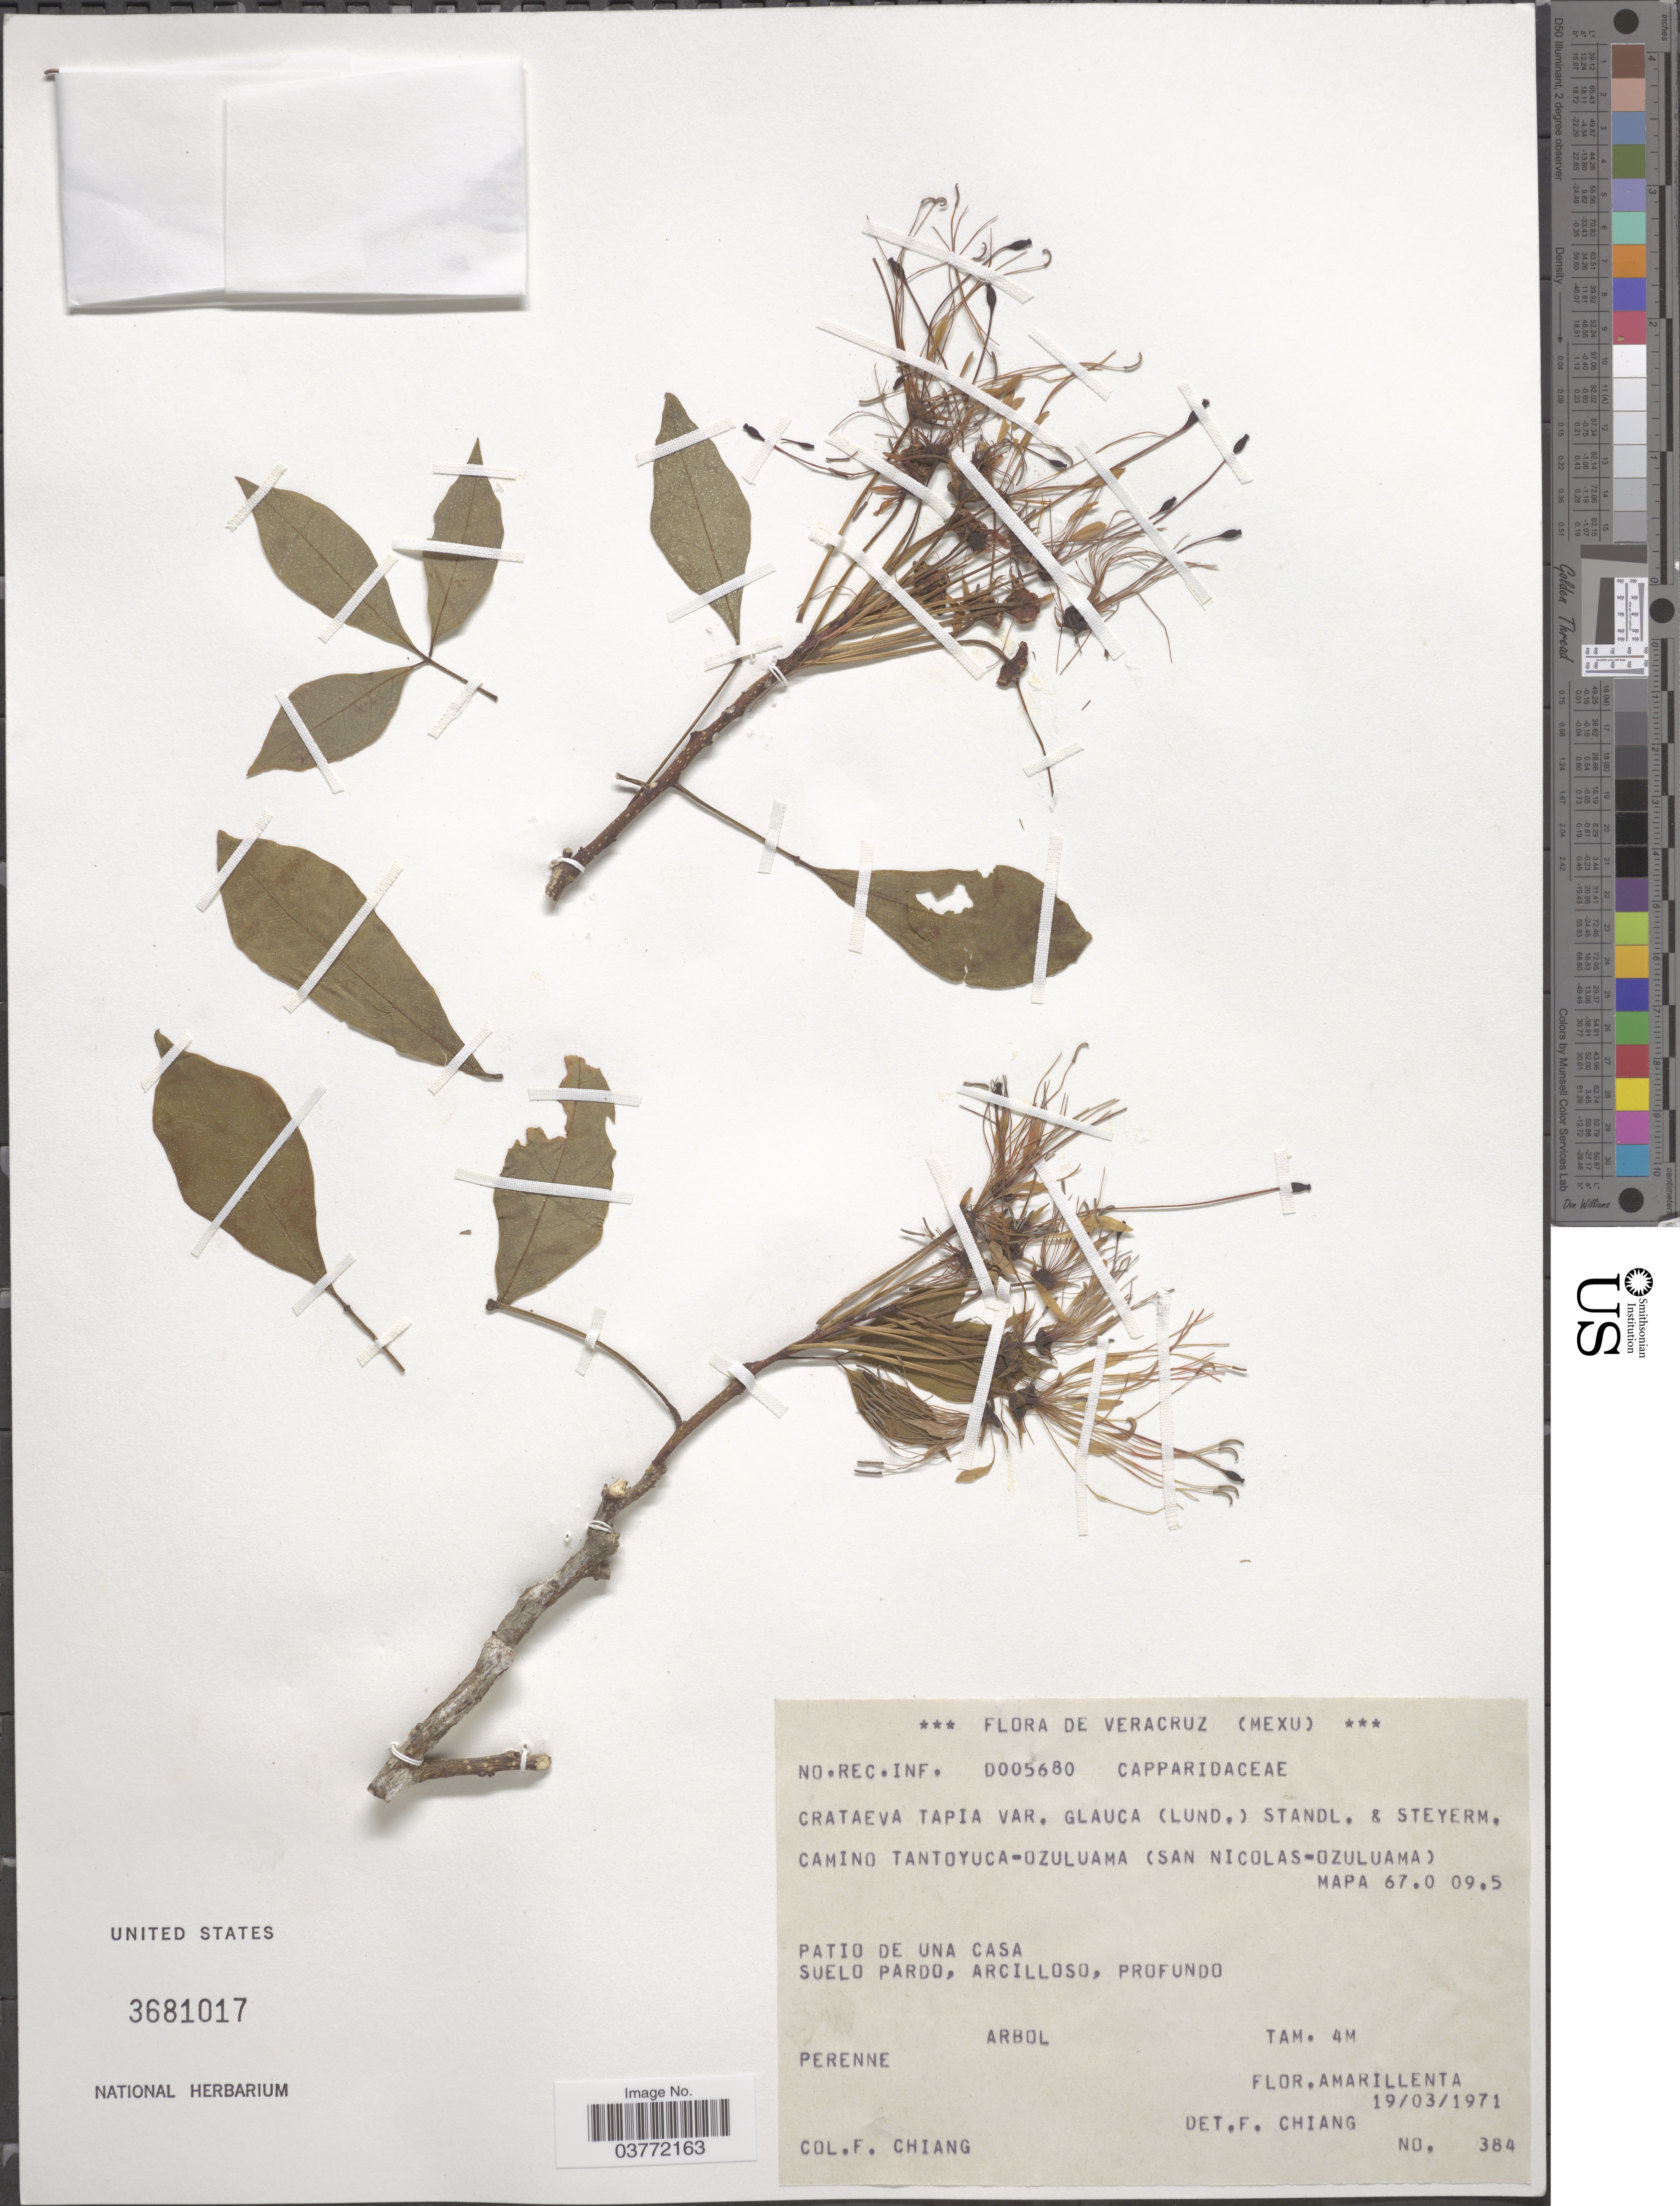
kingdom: Plantae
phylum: Tracheophyta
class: Magnoliopsida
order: Brassicales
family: Capparaceae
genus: Crateva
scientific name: Crateva tapia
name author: L.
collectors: F. Chiang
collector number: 384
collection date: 1971-03-19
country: Mexico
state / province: Veracruz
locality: Veracruz. Camino Tantoyuca-Ozuluama (San Nicolas-Ozuluama) Mapa 67.0 09.5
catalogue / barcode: US 3681017